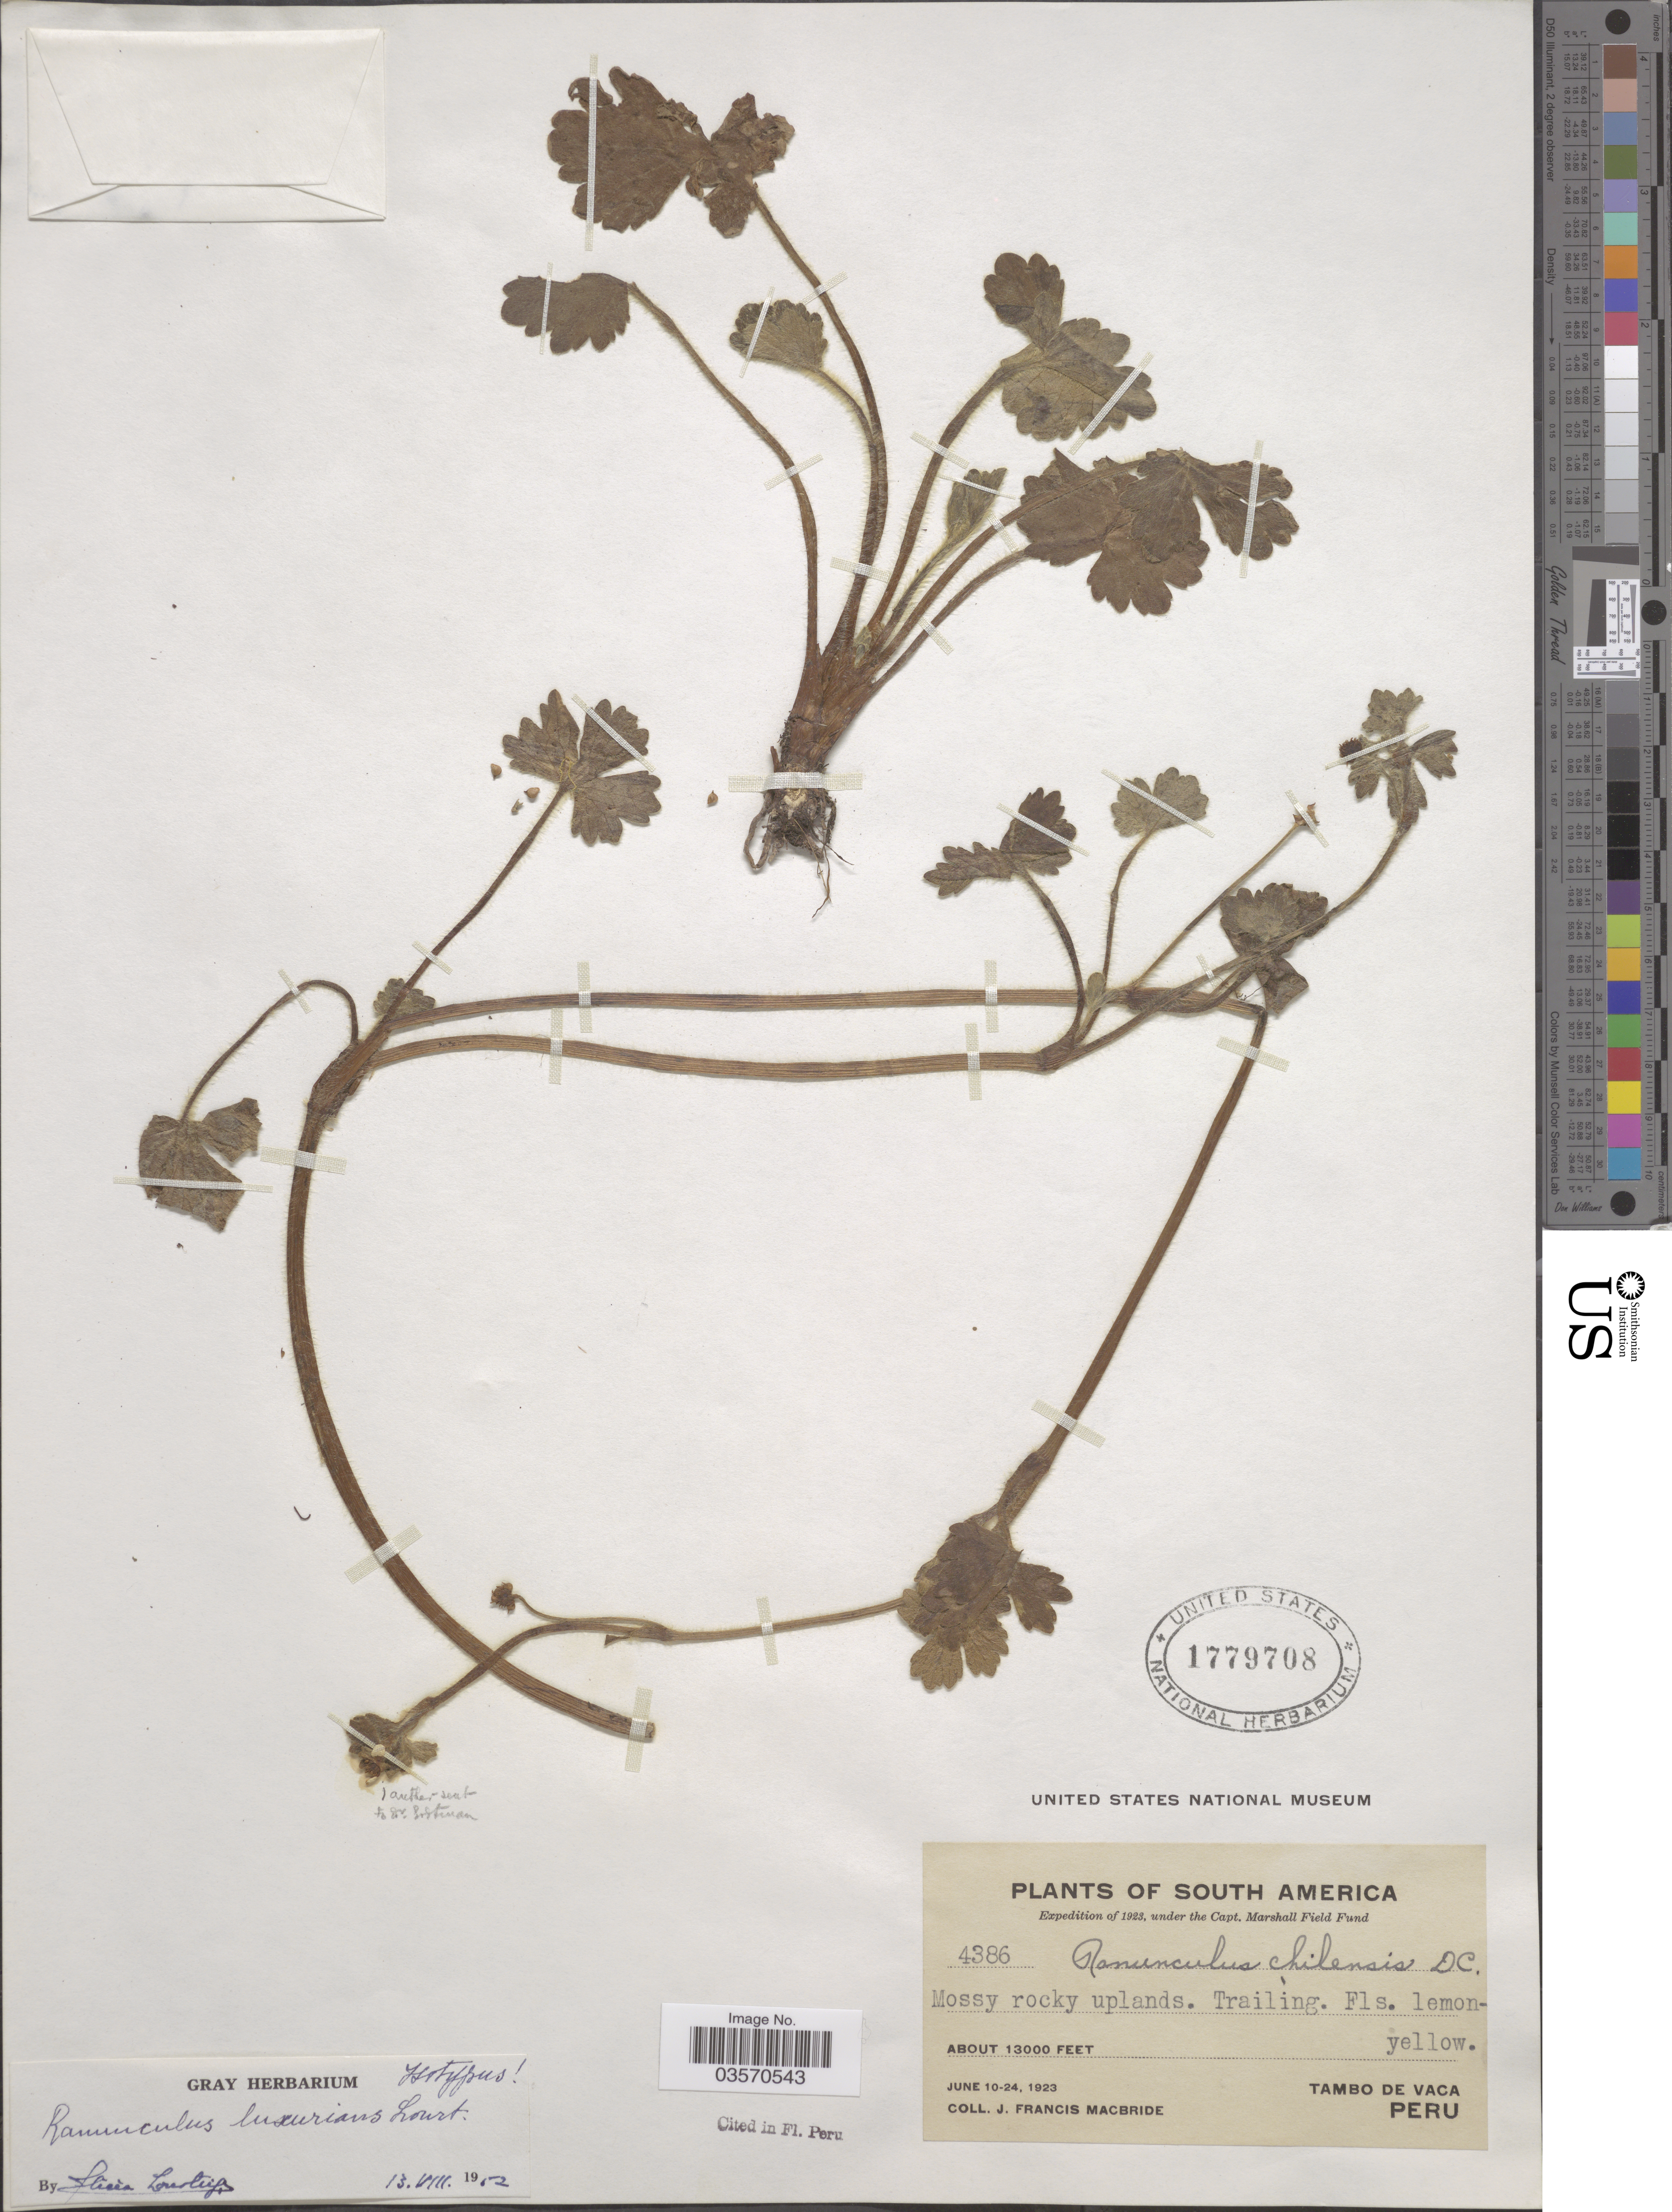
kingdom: Plantae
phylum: Tracheophyta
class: Magnoliopsida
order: Ranunculales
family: Ranunculaceae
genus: Ranunculus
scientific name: Ranunculus luxurians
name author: Lourteig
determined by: Lourteig, A.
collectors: J. F. Macbride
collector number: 4386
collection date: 1923-06-10/1923-06-24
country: Peru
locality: Tambo de Vaca.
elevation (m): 3962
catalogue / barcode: US 1779708